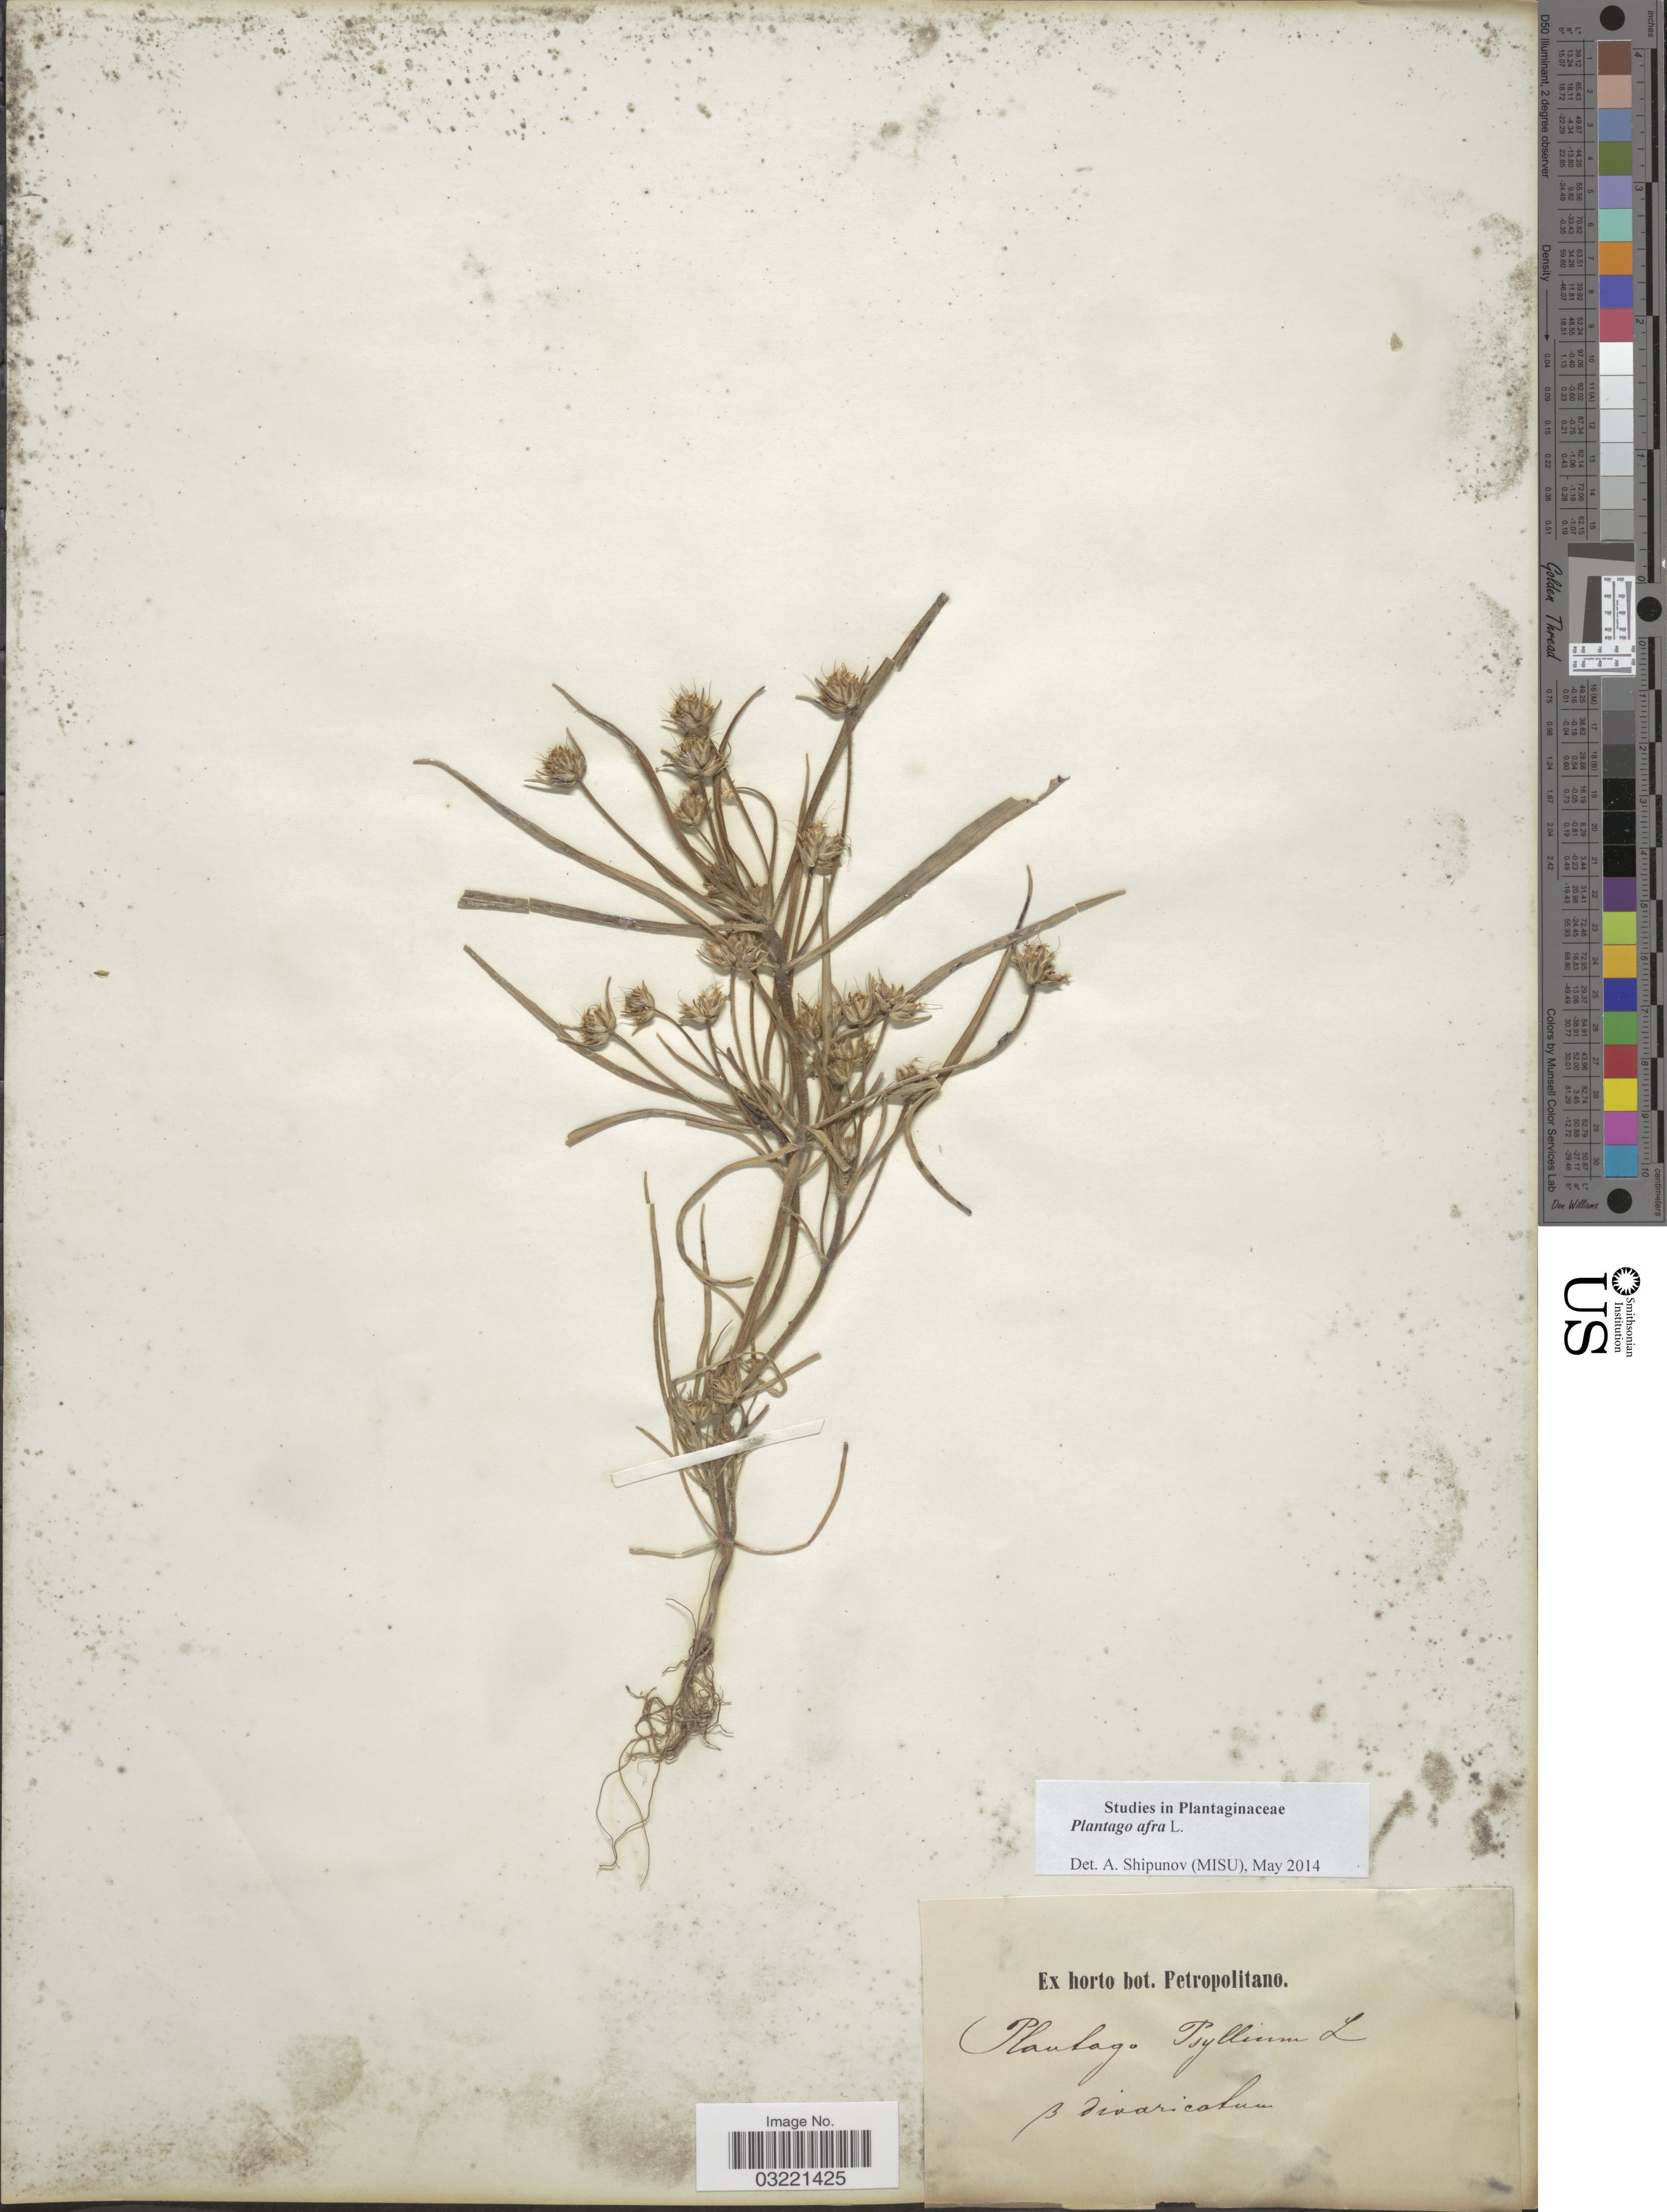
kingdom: Plantae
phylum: Tracheophyta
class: Magnoliopsida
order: Lamiales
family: Plantaginaceae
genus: Plantago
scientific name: Plantago afra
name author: L.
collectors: ex Horto Bot. Petropolitano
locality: B divarichum. [interpreted]